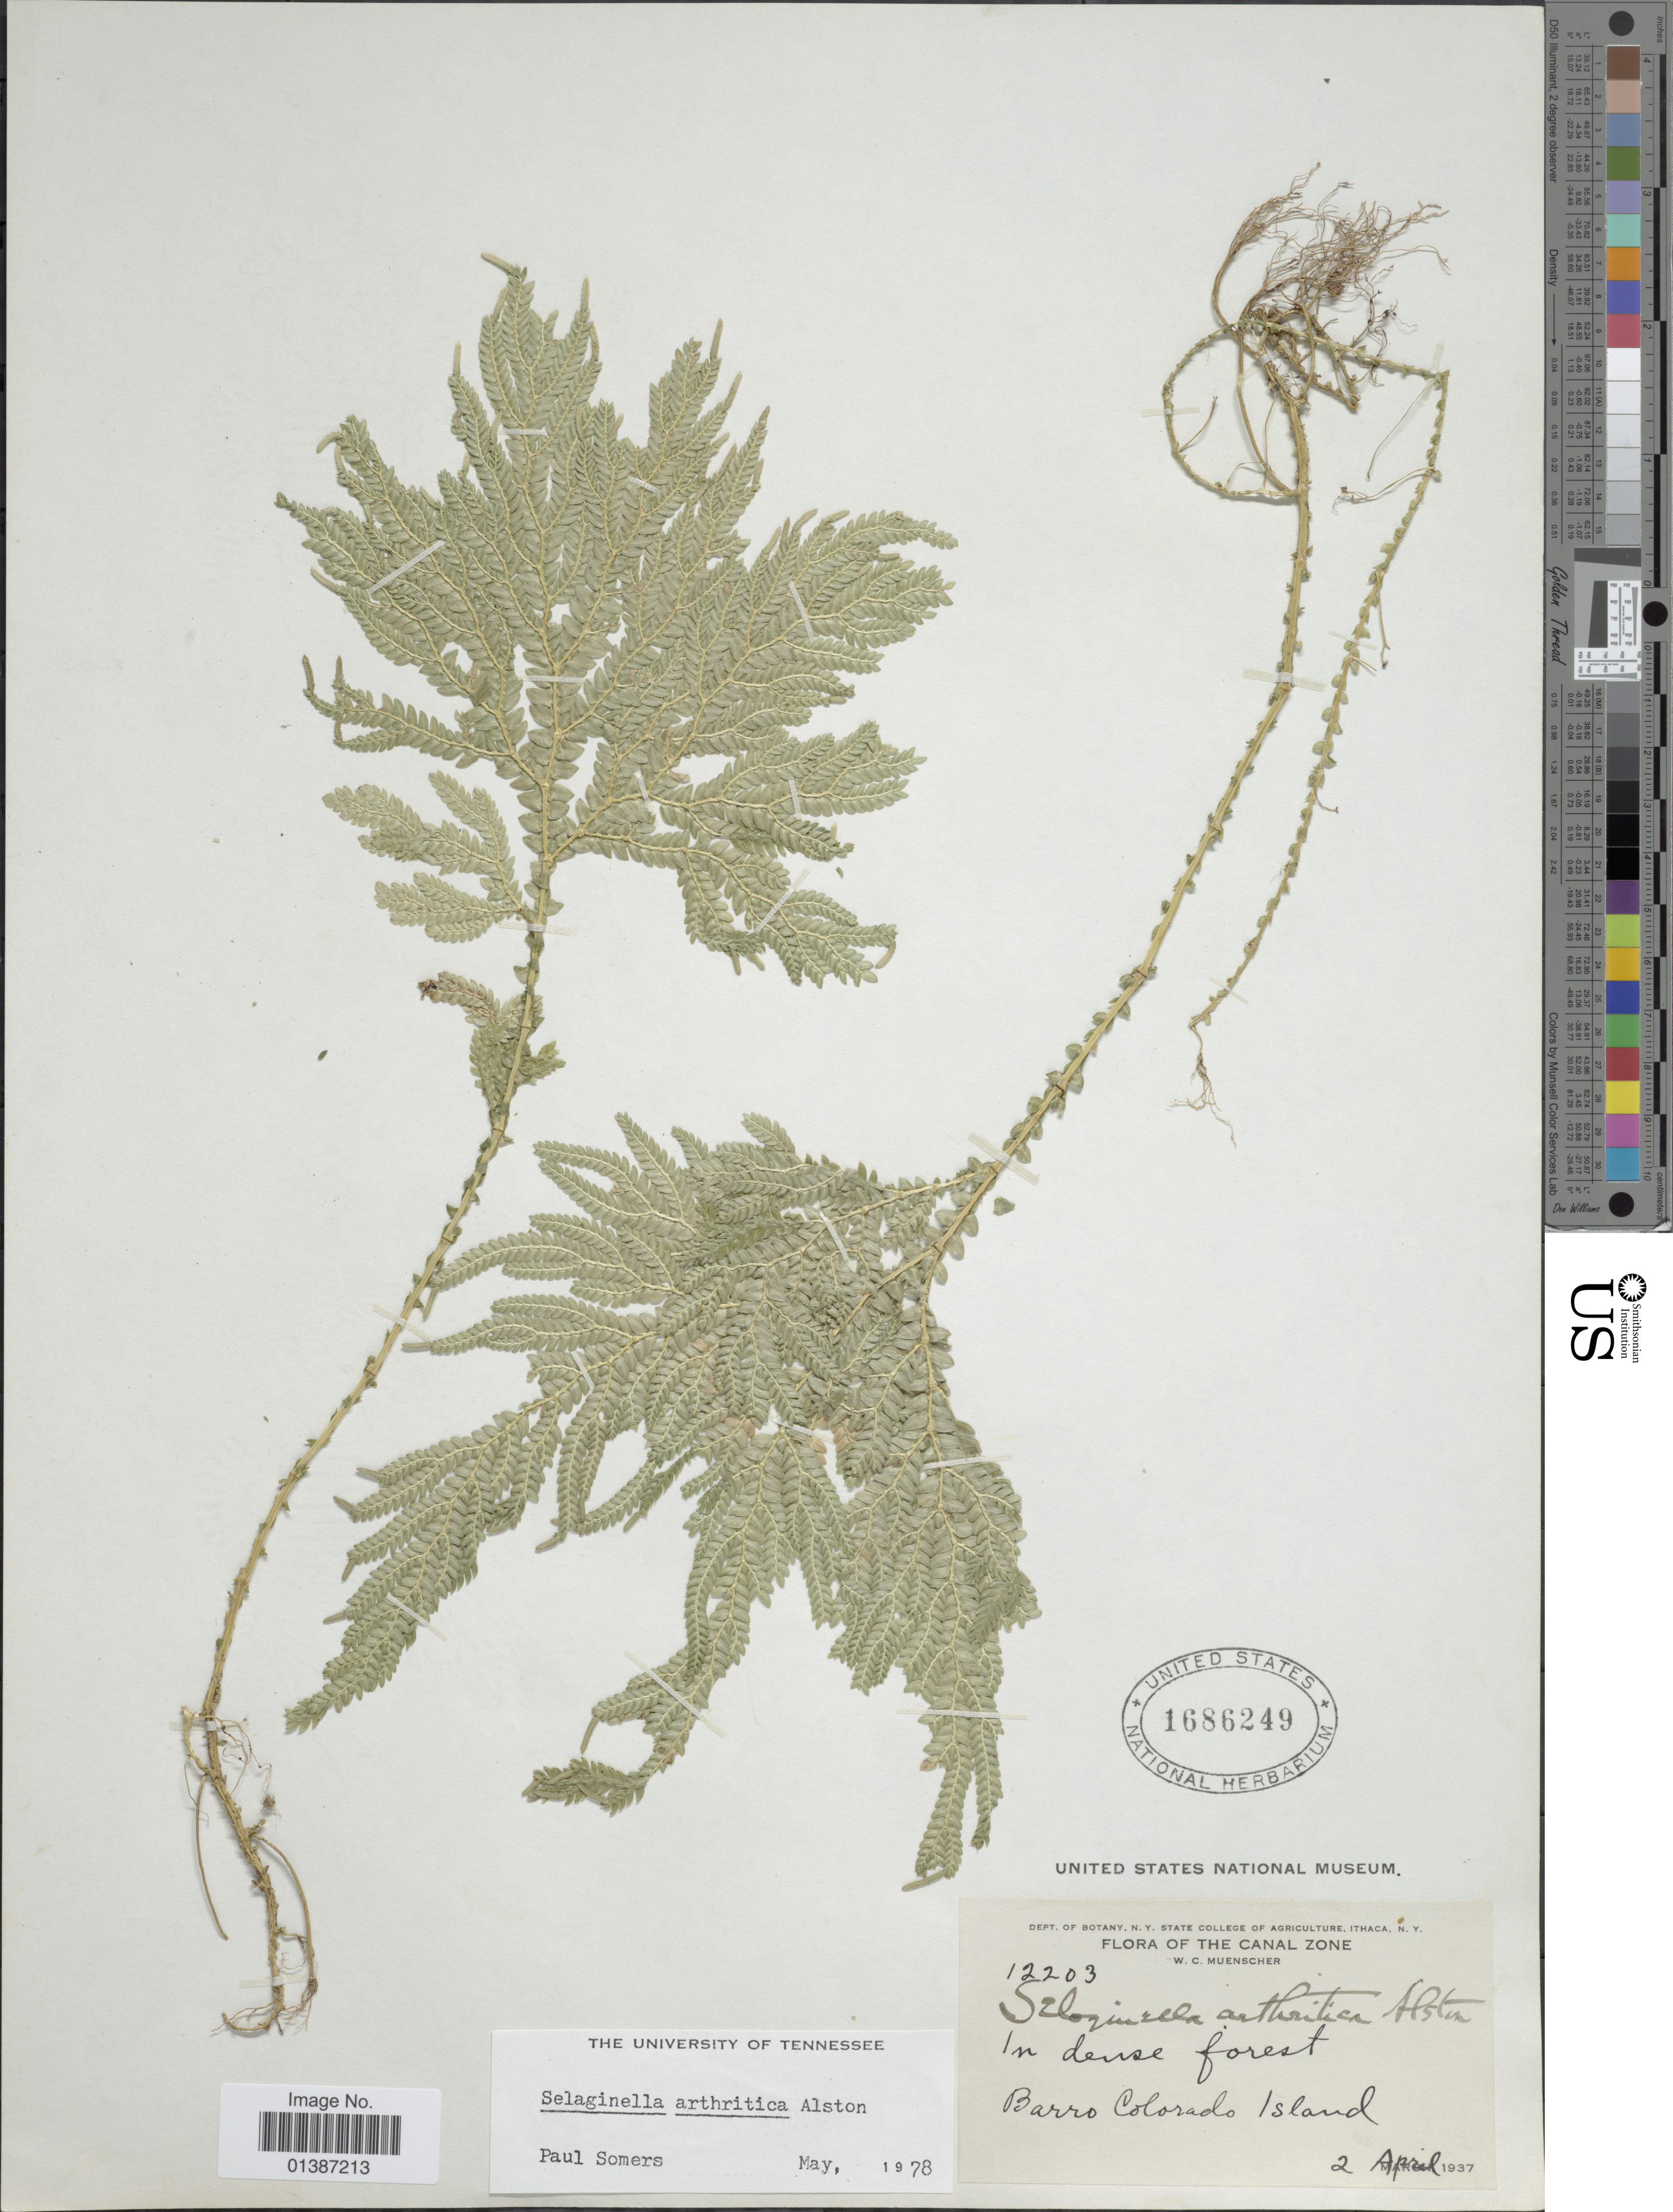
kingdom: Plantae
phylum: Tracheophyta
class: Lycopodiopsida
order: Selaginellales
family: Selaginellaceae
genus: Selaginella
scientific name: Selaginella arthritica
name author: Alston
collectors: W. Muencher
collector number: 12203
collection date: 1937-04-02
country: Panama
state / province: Panamá Oeste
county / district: Canal Zone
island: Barro Colorado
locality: Canal Zone. In dense forest Barro Colorado Island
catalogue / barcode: US 1686249